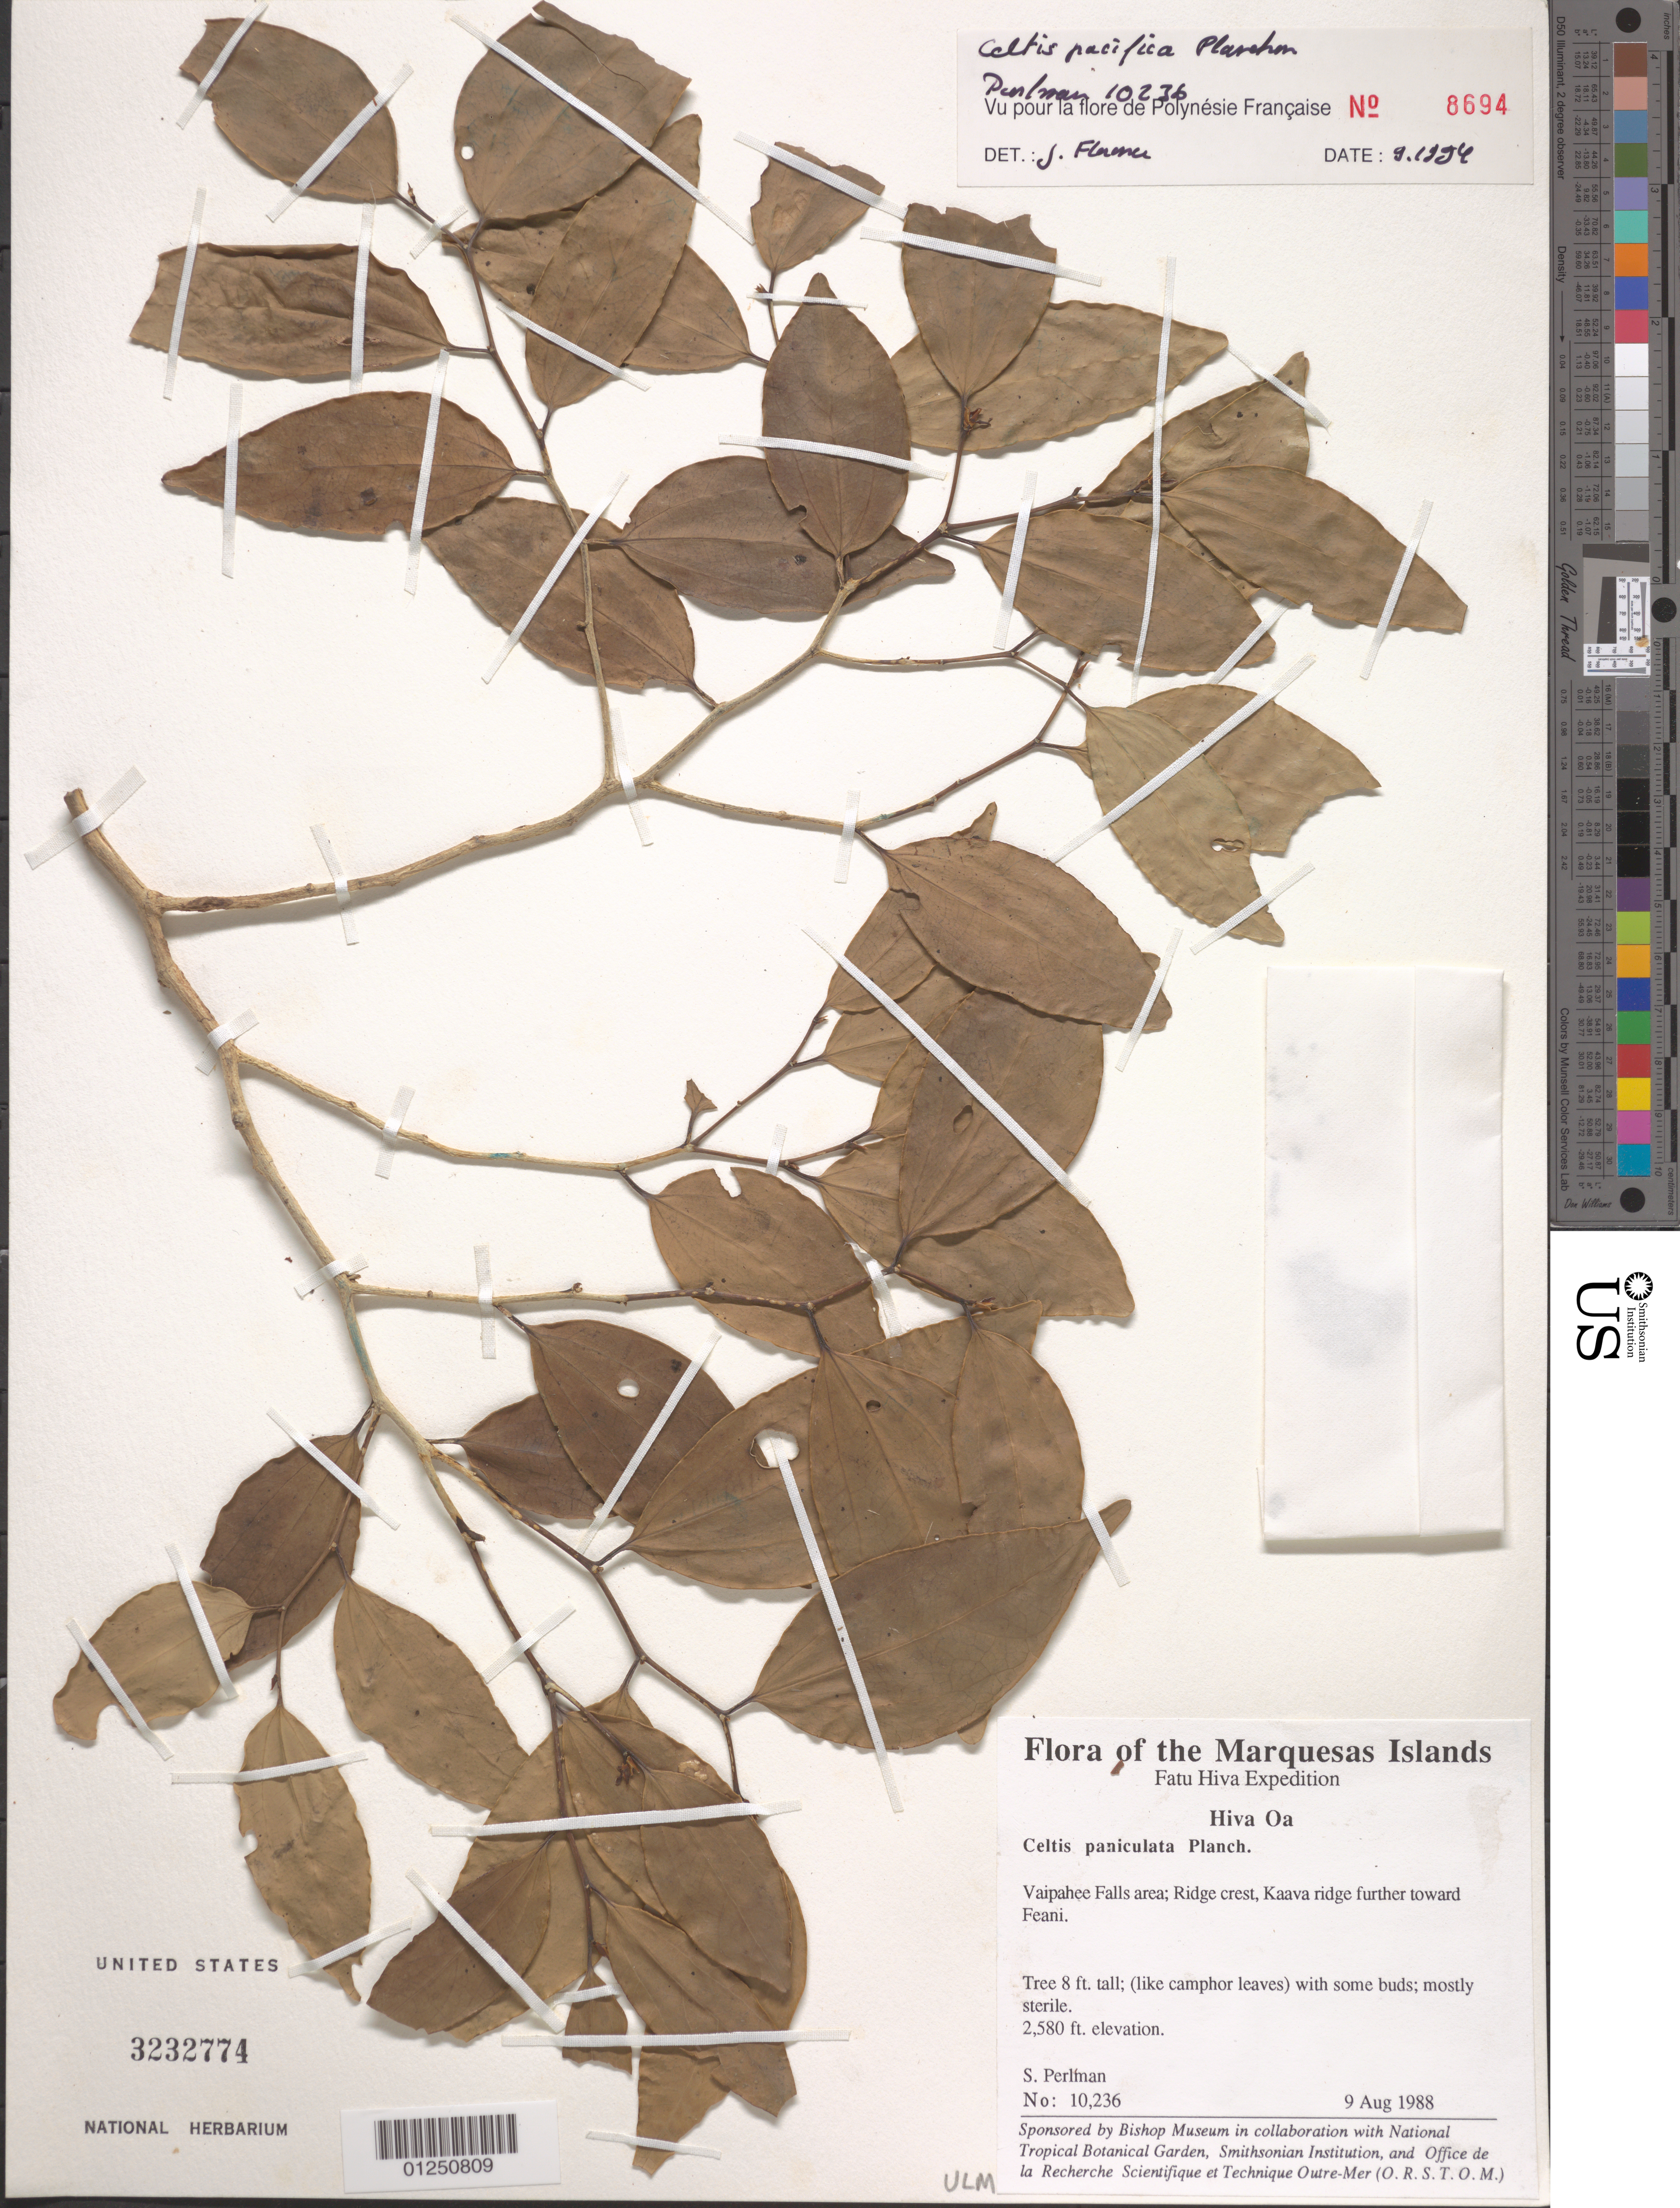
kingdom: Plantae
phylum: Tracheophyta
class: Magnoliopsida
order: Rosales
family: Cannabaceae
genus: Celtis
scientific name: Celtis pacifica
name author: Planch.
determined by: Florence, J.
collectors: S. P. Perlman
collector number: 10236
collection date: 1988-08-09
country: French Polynesia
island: Hiva Oa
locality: Vaipahee Falls area, ridge crest, Kaava ridge further toward Feani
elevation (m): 786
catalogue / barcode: US 3232774